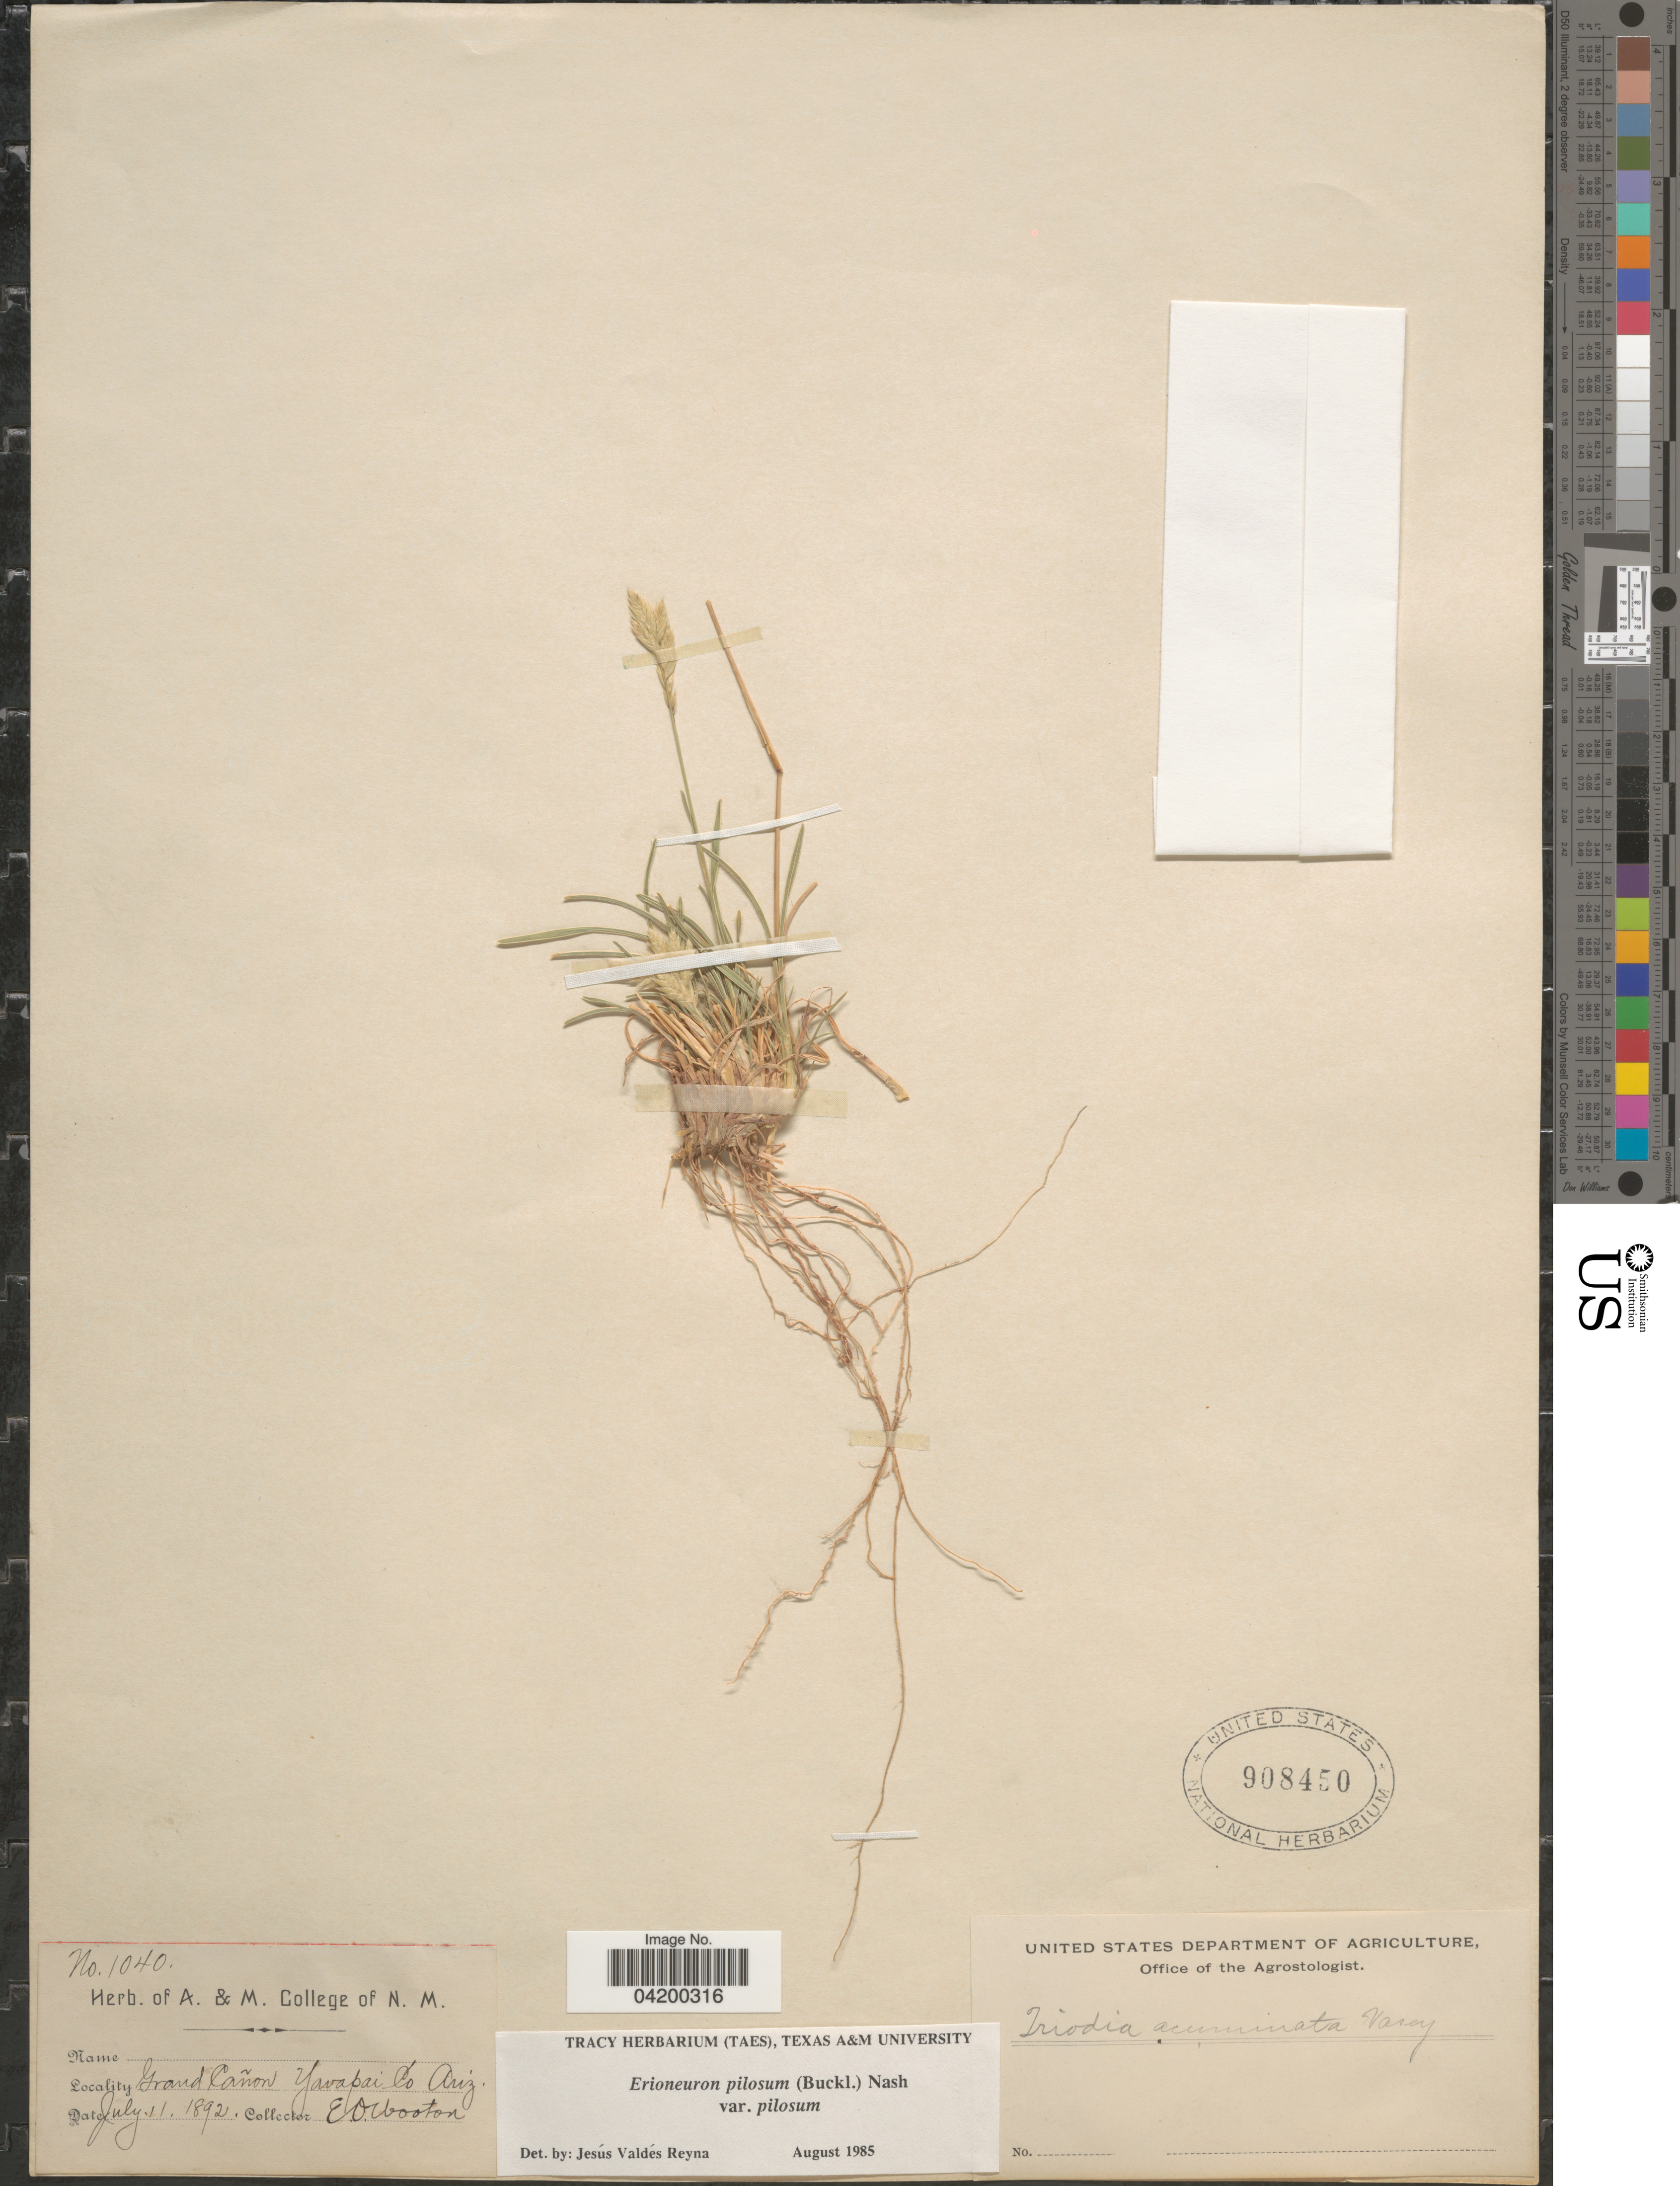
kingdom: Plantae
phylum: Tracheophyta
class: Liliopsida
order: Poales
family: Poaceae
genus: Erioneuron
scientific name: Erioneuron pilosum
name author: (Buckley) Nash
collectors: E. O. Wooton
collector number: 1040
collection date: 1892-07-11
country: United States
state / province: Arizona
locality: Grand Cañon Yavapai Co.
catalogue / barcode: US 908450